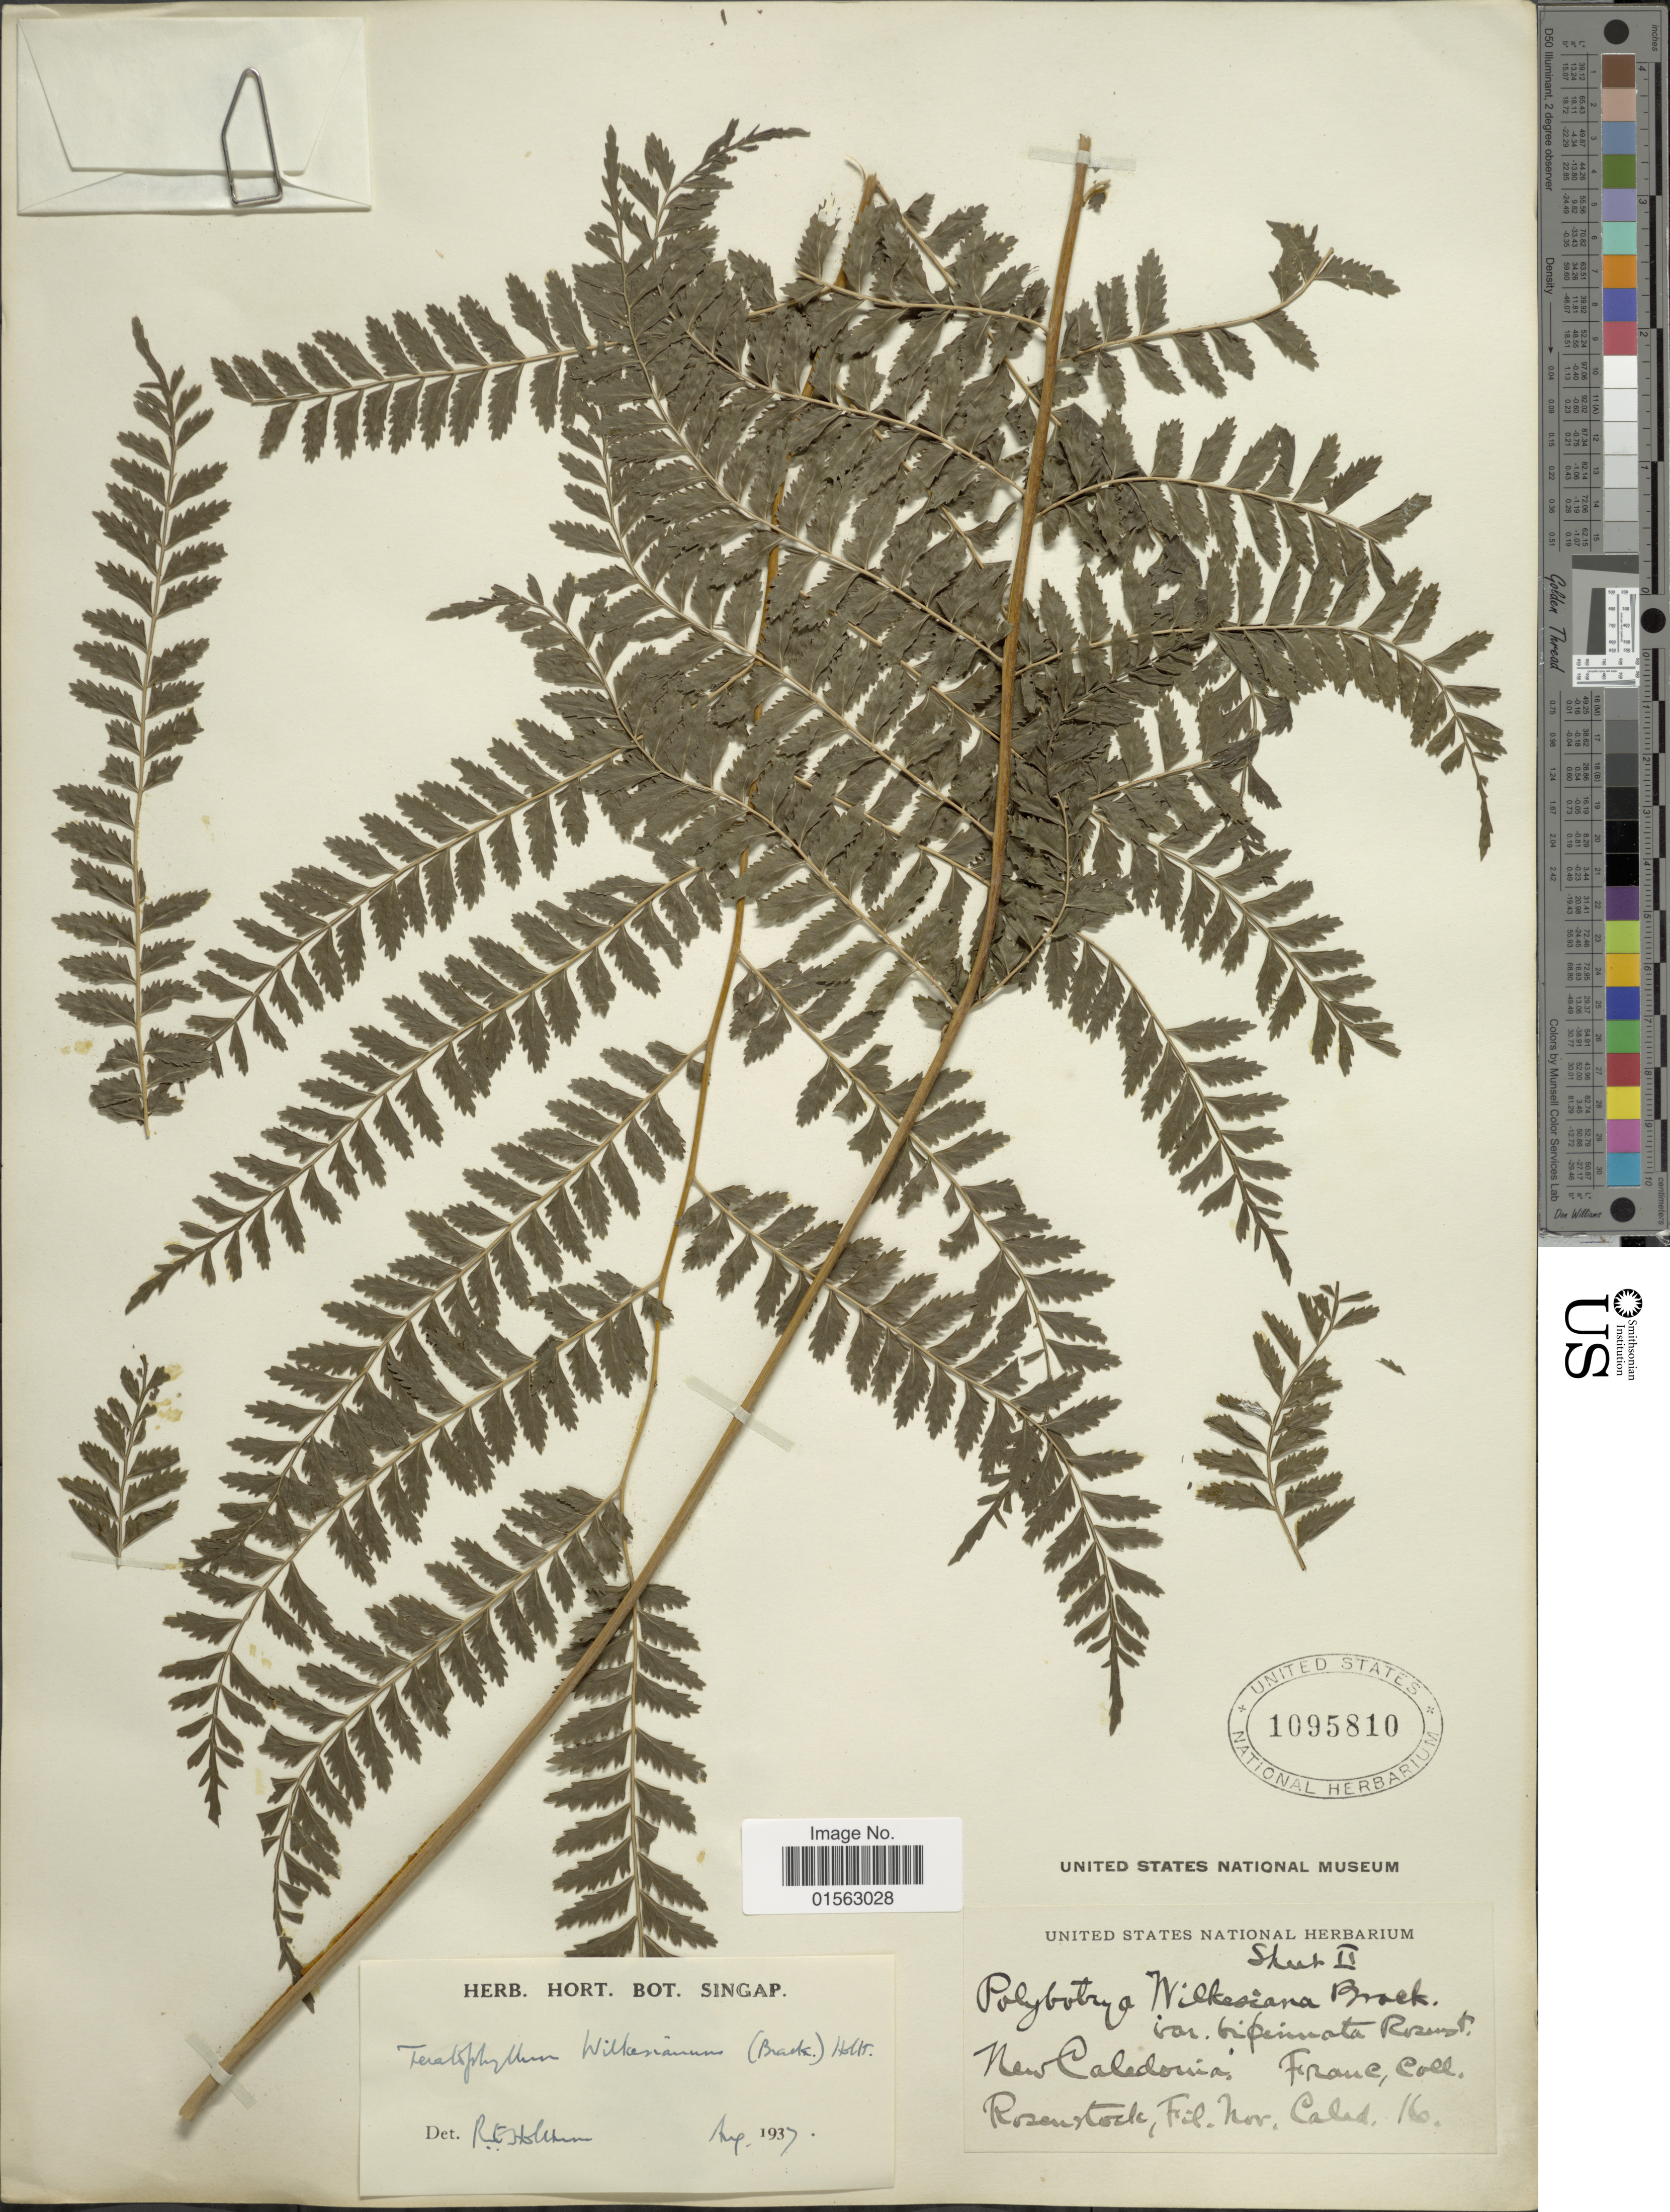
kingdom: Plantae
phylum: Tracheophyta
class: Polypodiopsida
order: Polypodiales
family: Dryopteridaceae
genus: Teratophyllum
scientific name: Teratophyllum wilkesianum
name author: (Brack.) Holttum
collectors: Franc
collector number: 16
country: New Caledonia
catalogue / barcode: US 1095810